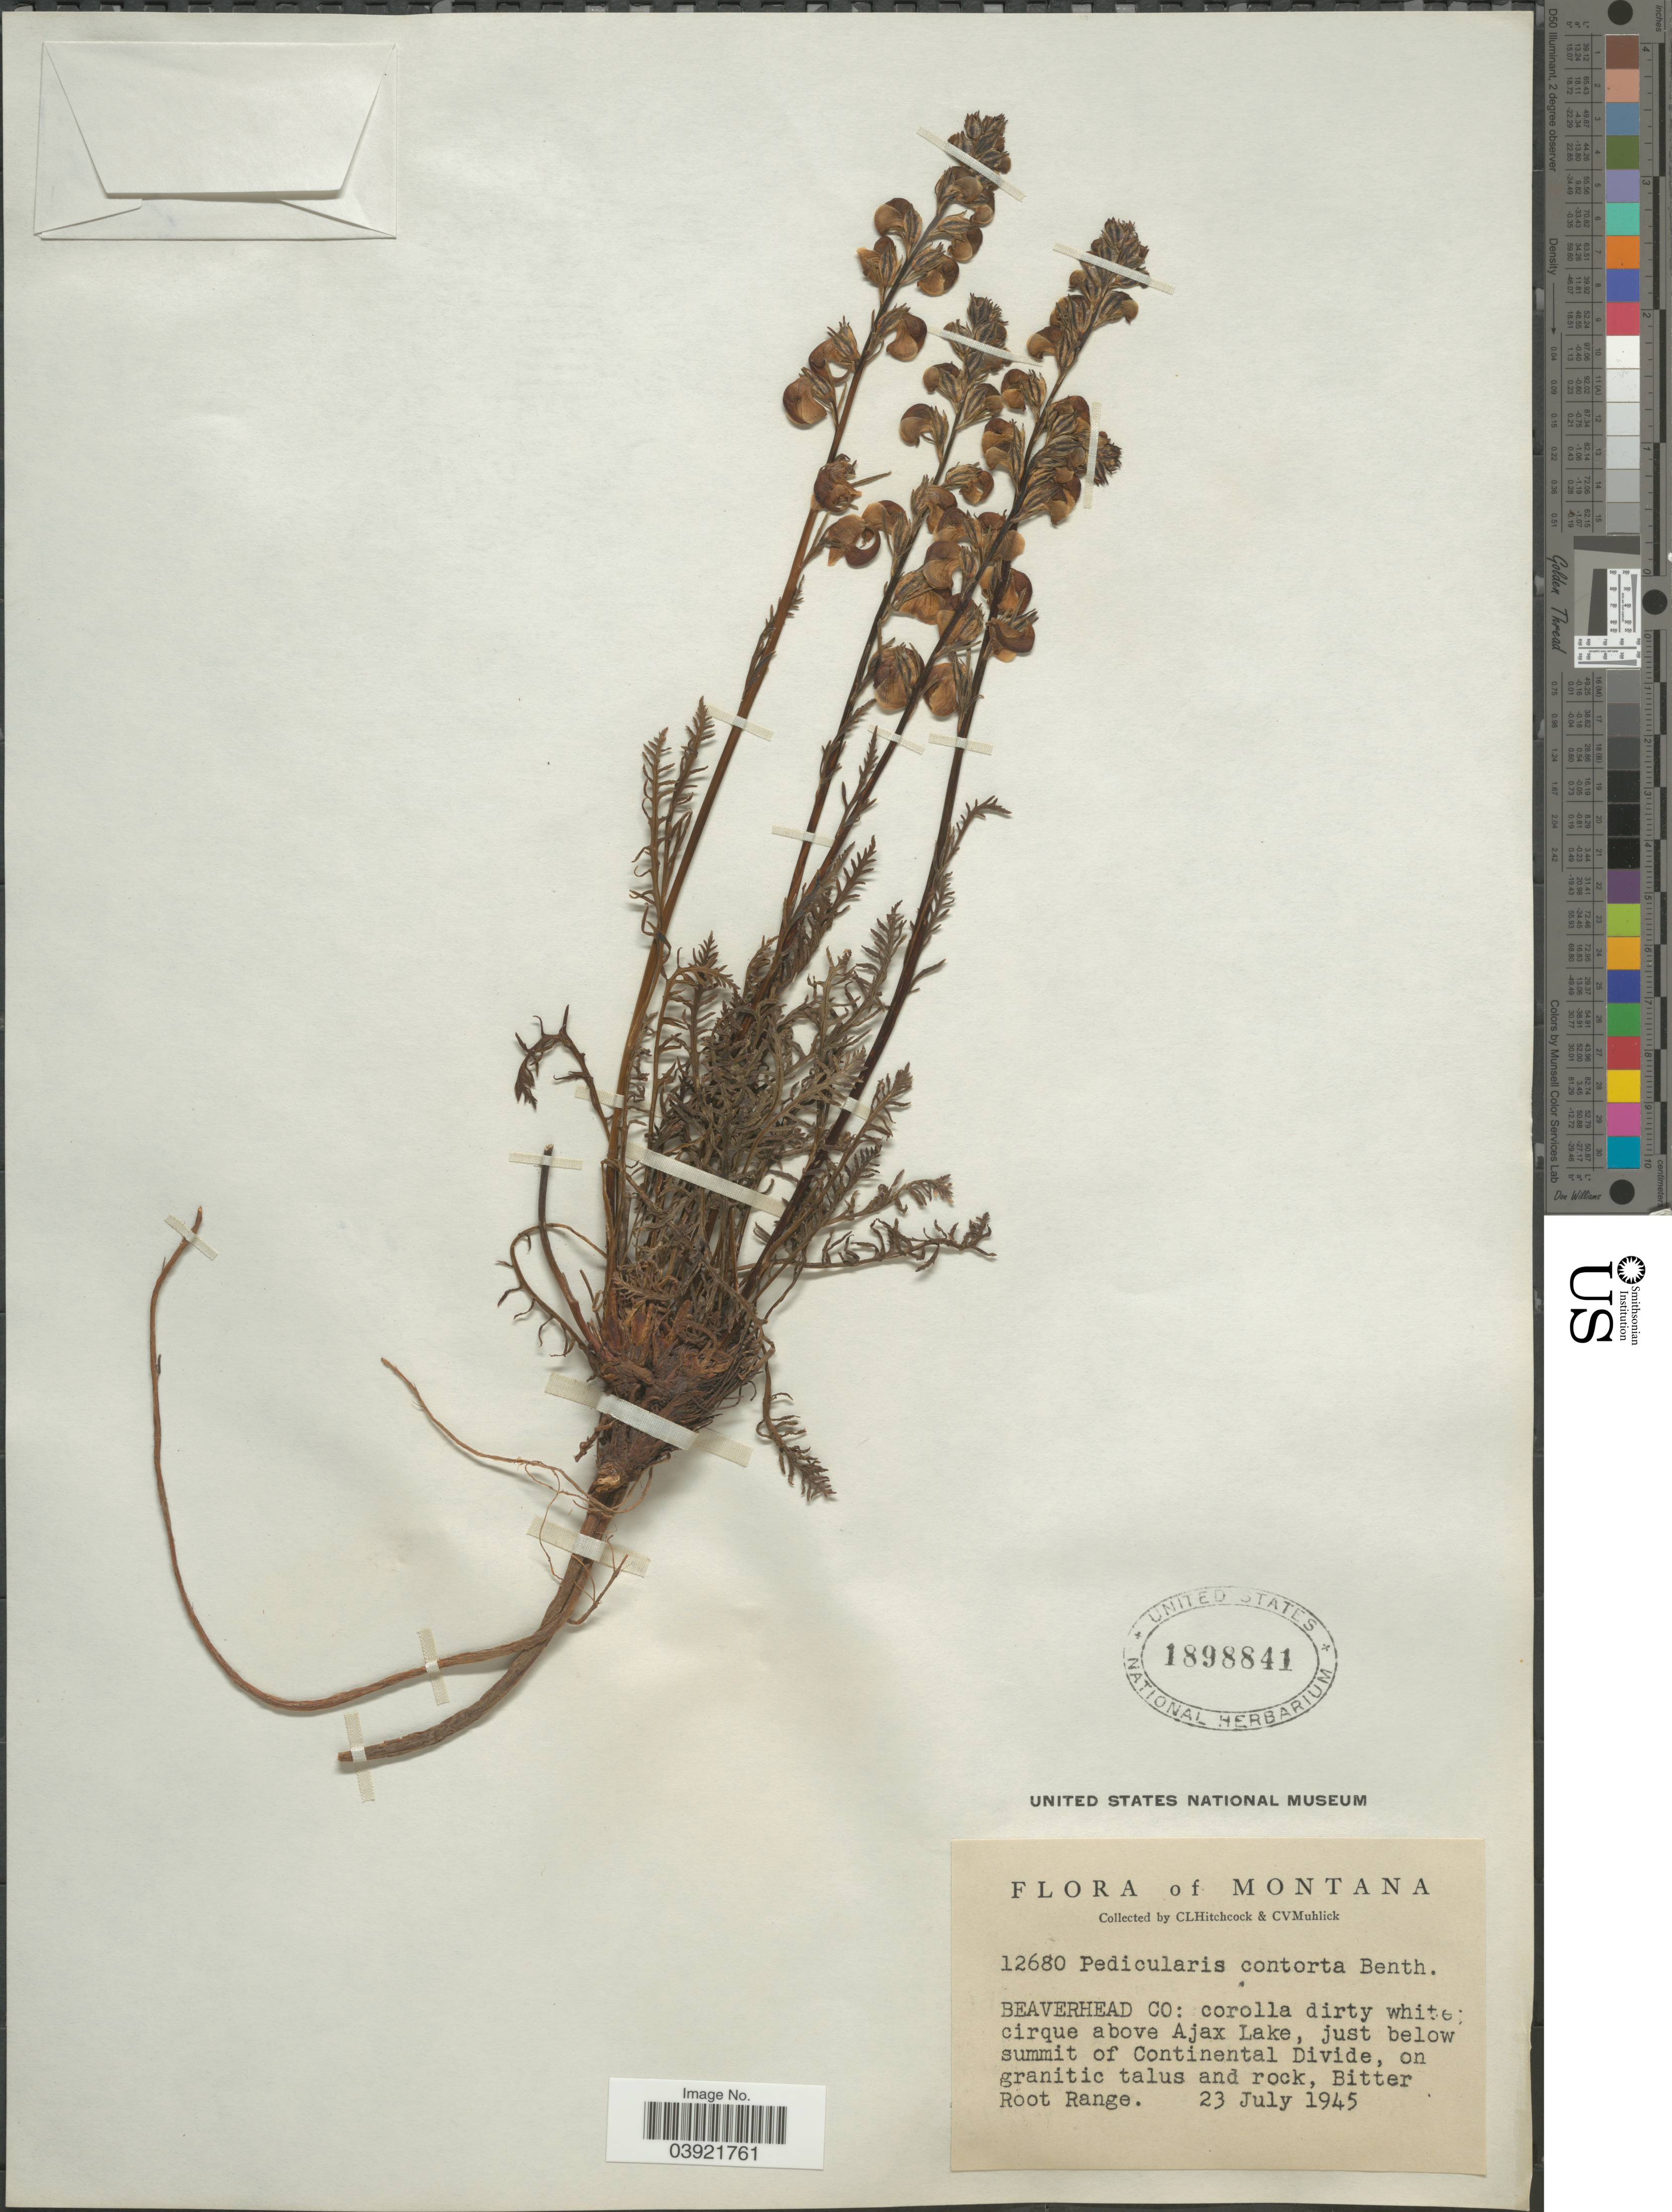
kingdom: Plantae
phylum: Tracheophyta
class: Magnoliopsida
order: Lamiales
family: Orobanchaceae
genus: Pedicularis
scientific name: Pedicularis contorta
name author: Benth.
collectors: C. L. Hitchcock & C. V. Muhlick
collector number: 12680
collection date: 1945-07-23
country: United States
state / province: Montana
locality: Beaverhead Co: above Ajax Lake, just below summit of Continental Divide, Bitter Root Range.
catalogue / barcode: US 1898841